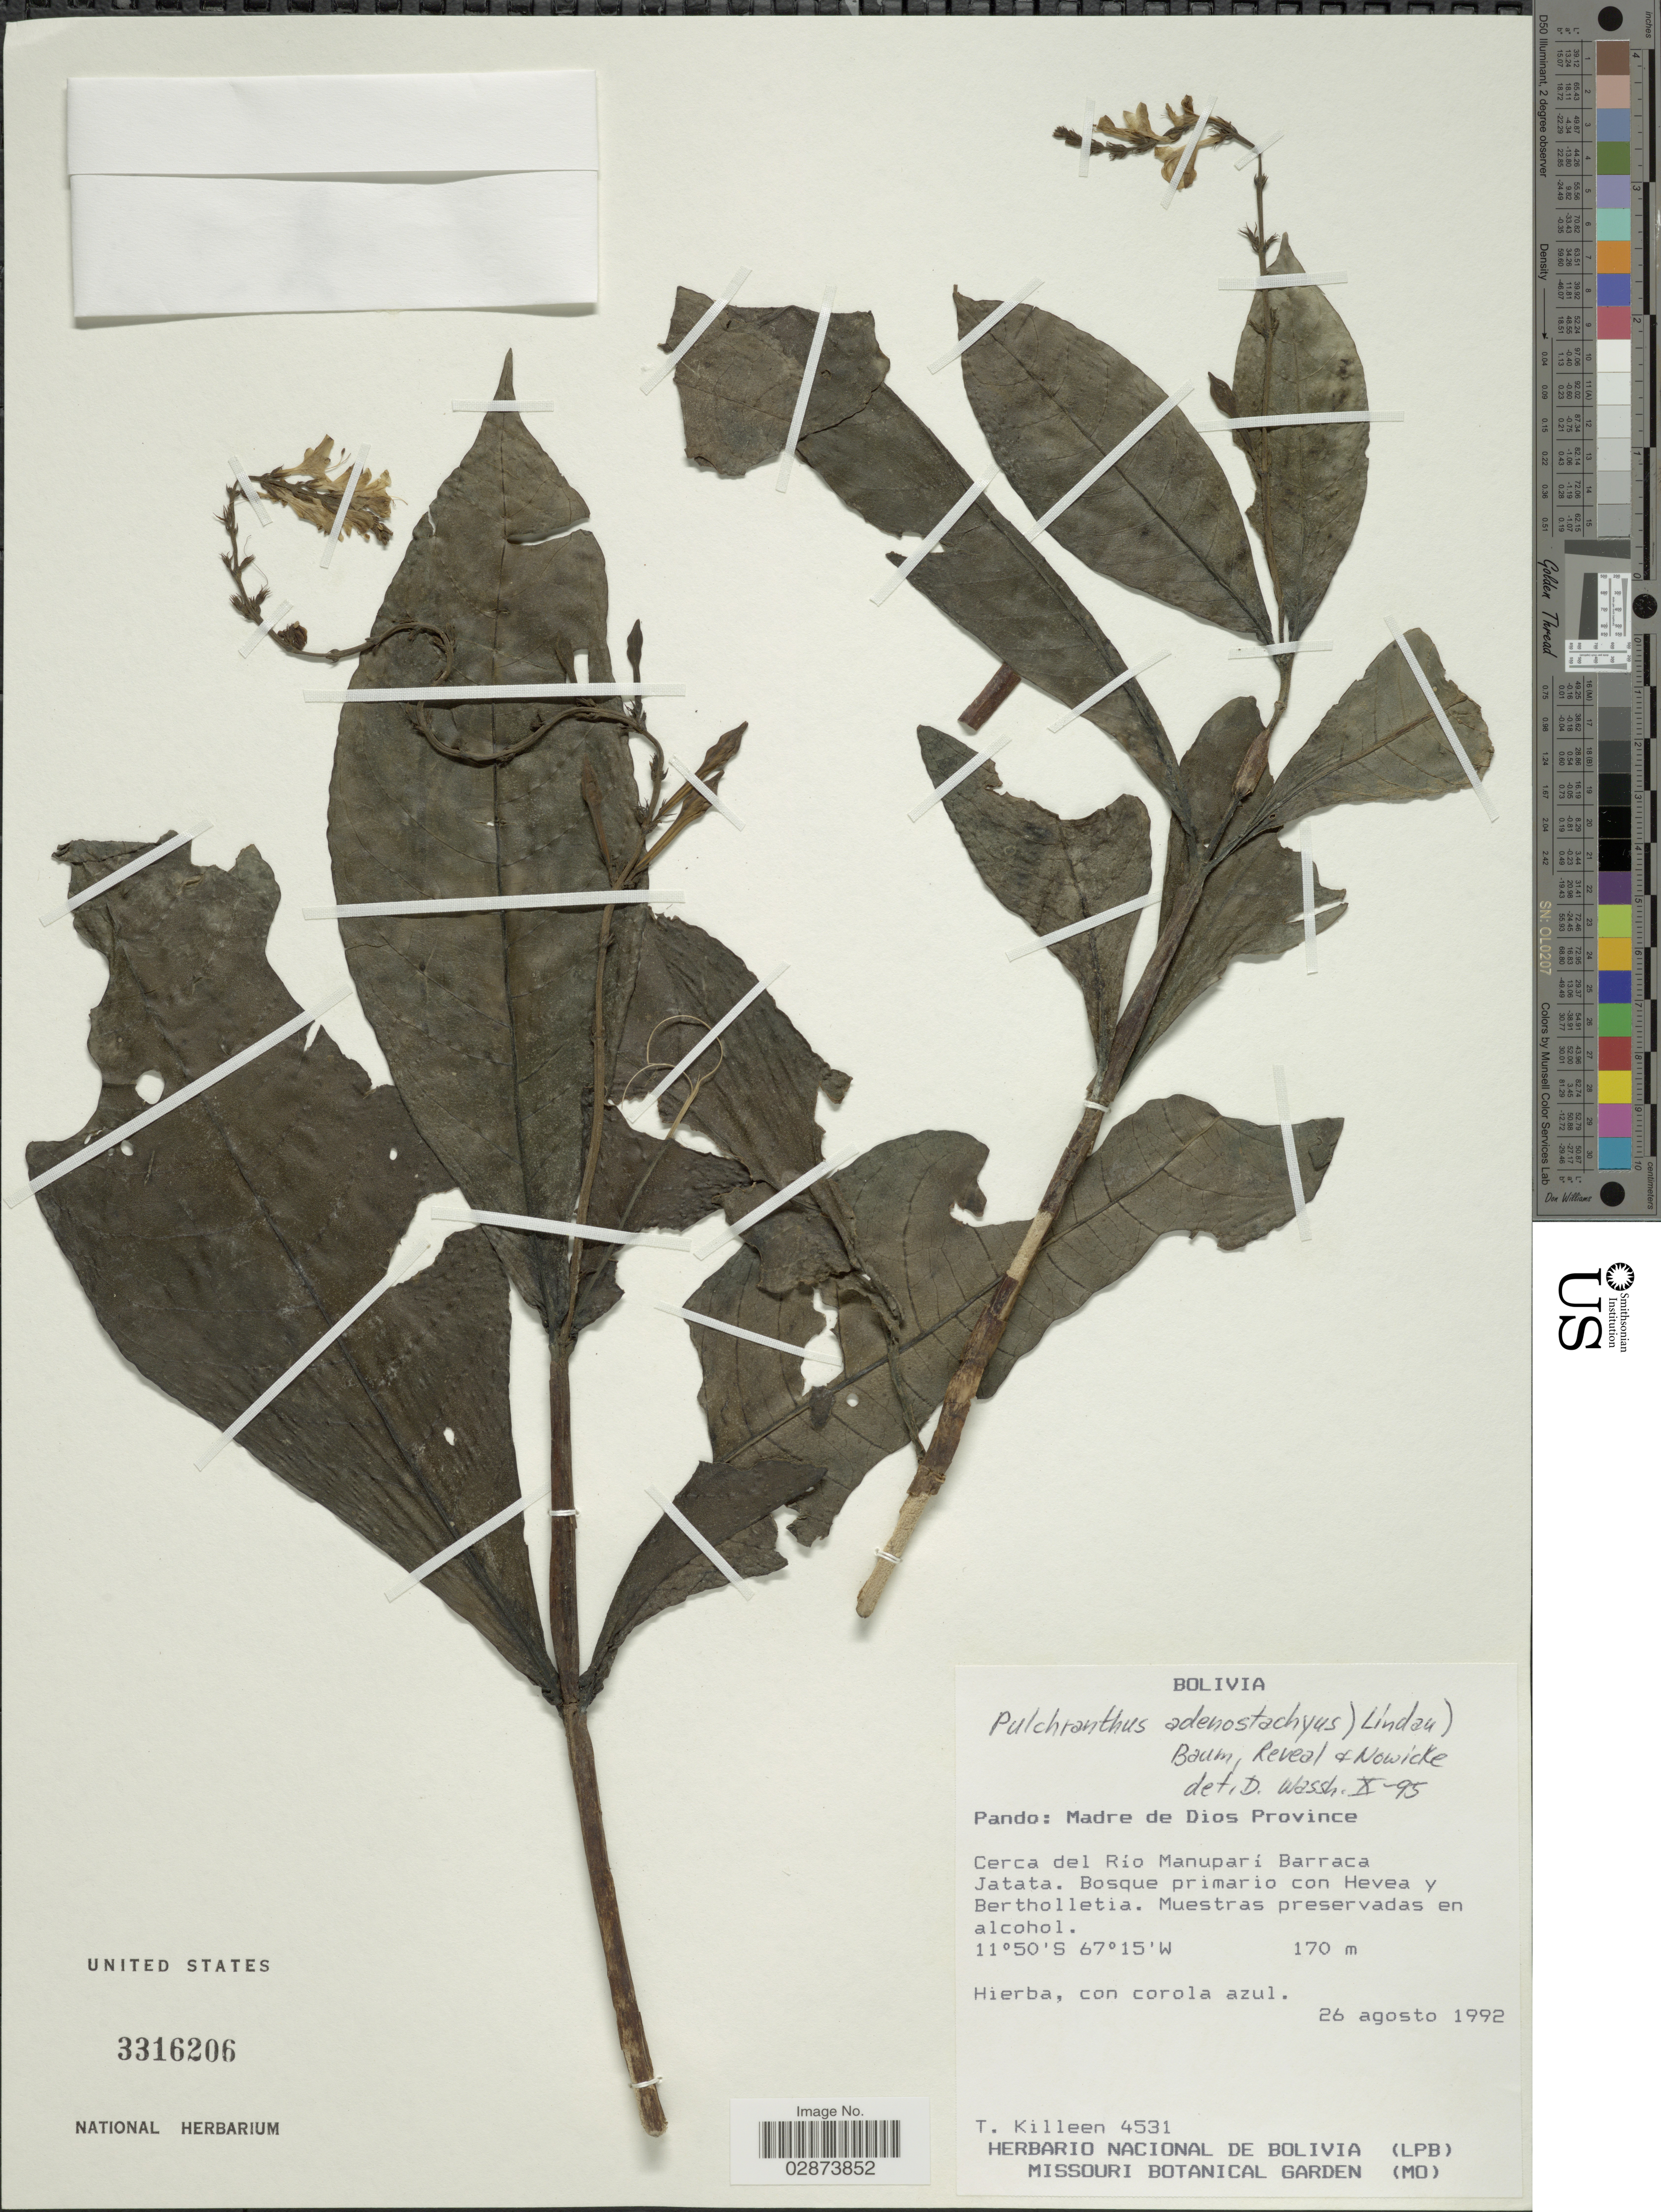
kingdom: Plantae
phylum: Tracheophyta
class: Magnoliopsida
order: Lamiales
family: Acanthaceae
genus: Pulchranthus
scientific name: Pulchranthus adenostachyus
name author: (Lindau) V.M. Baum et al.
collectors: T. J. Killeen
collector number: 4531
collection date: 1992-08-26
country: Bolivia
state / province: Pando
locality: Madre de Dios Province. Cerca del Río Manuparí Barraca Jatata.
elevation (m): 170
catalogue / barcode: US 3316206